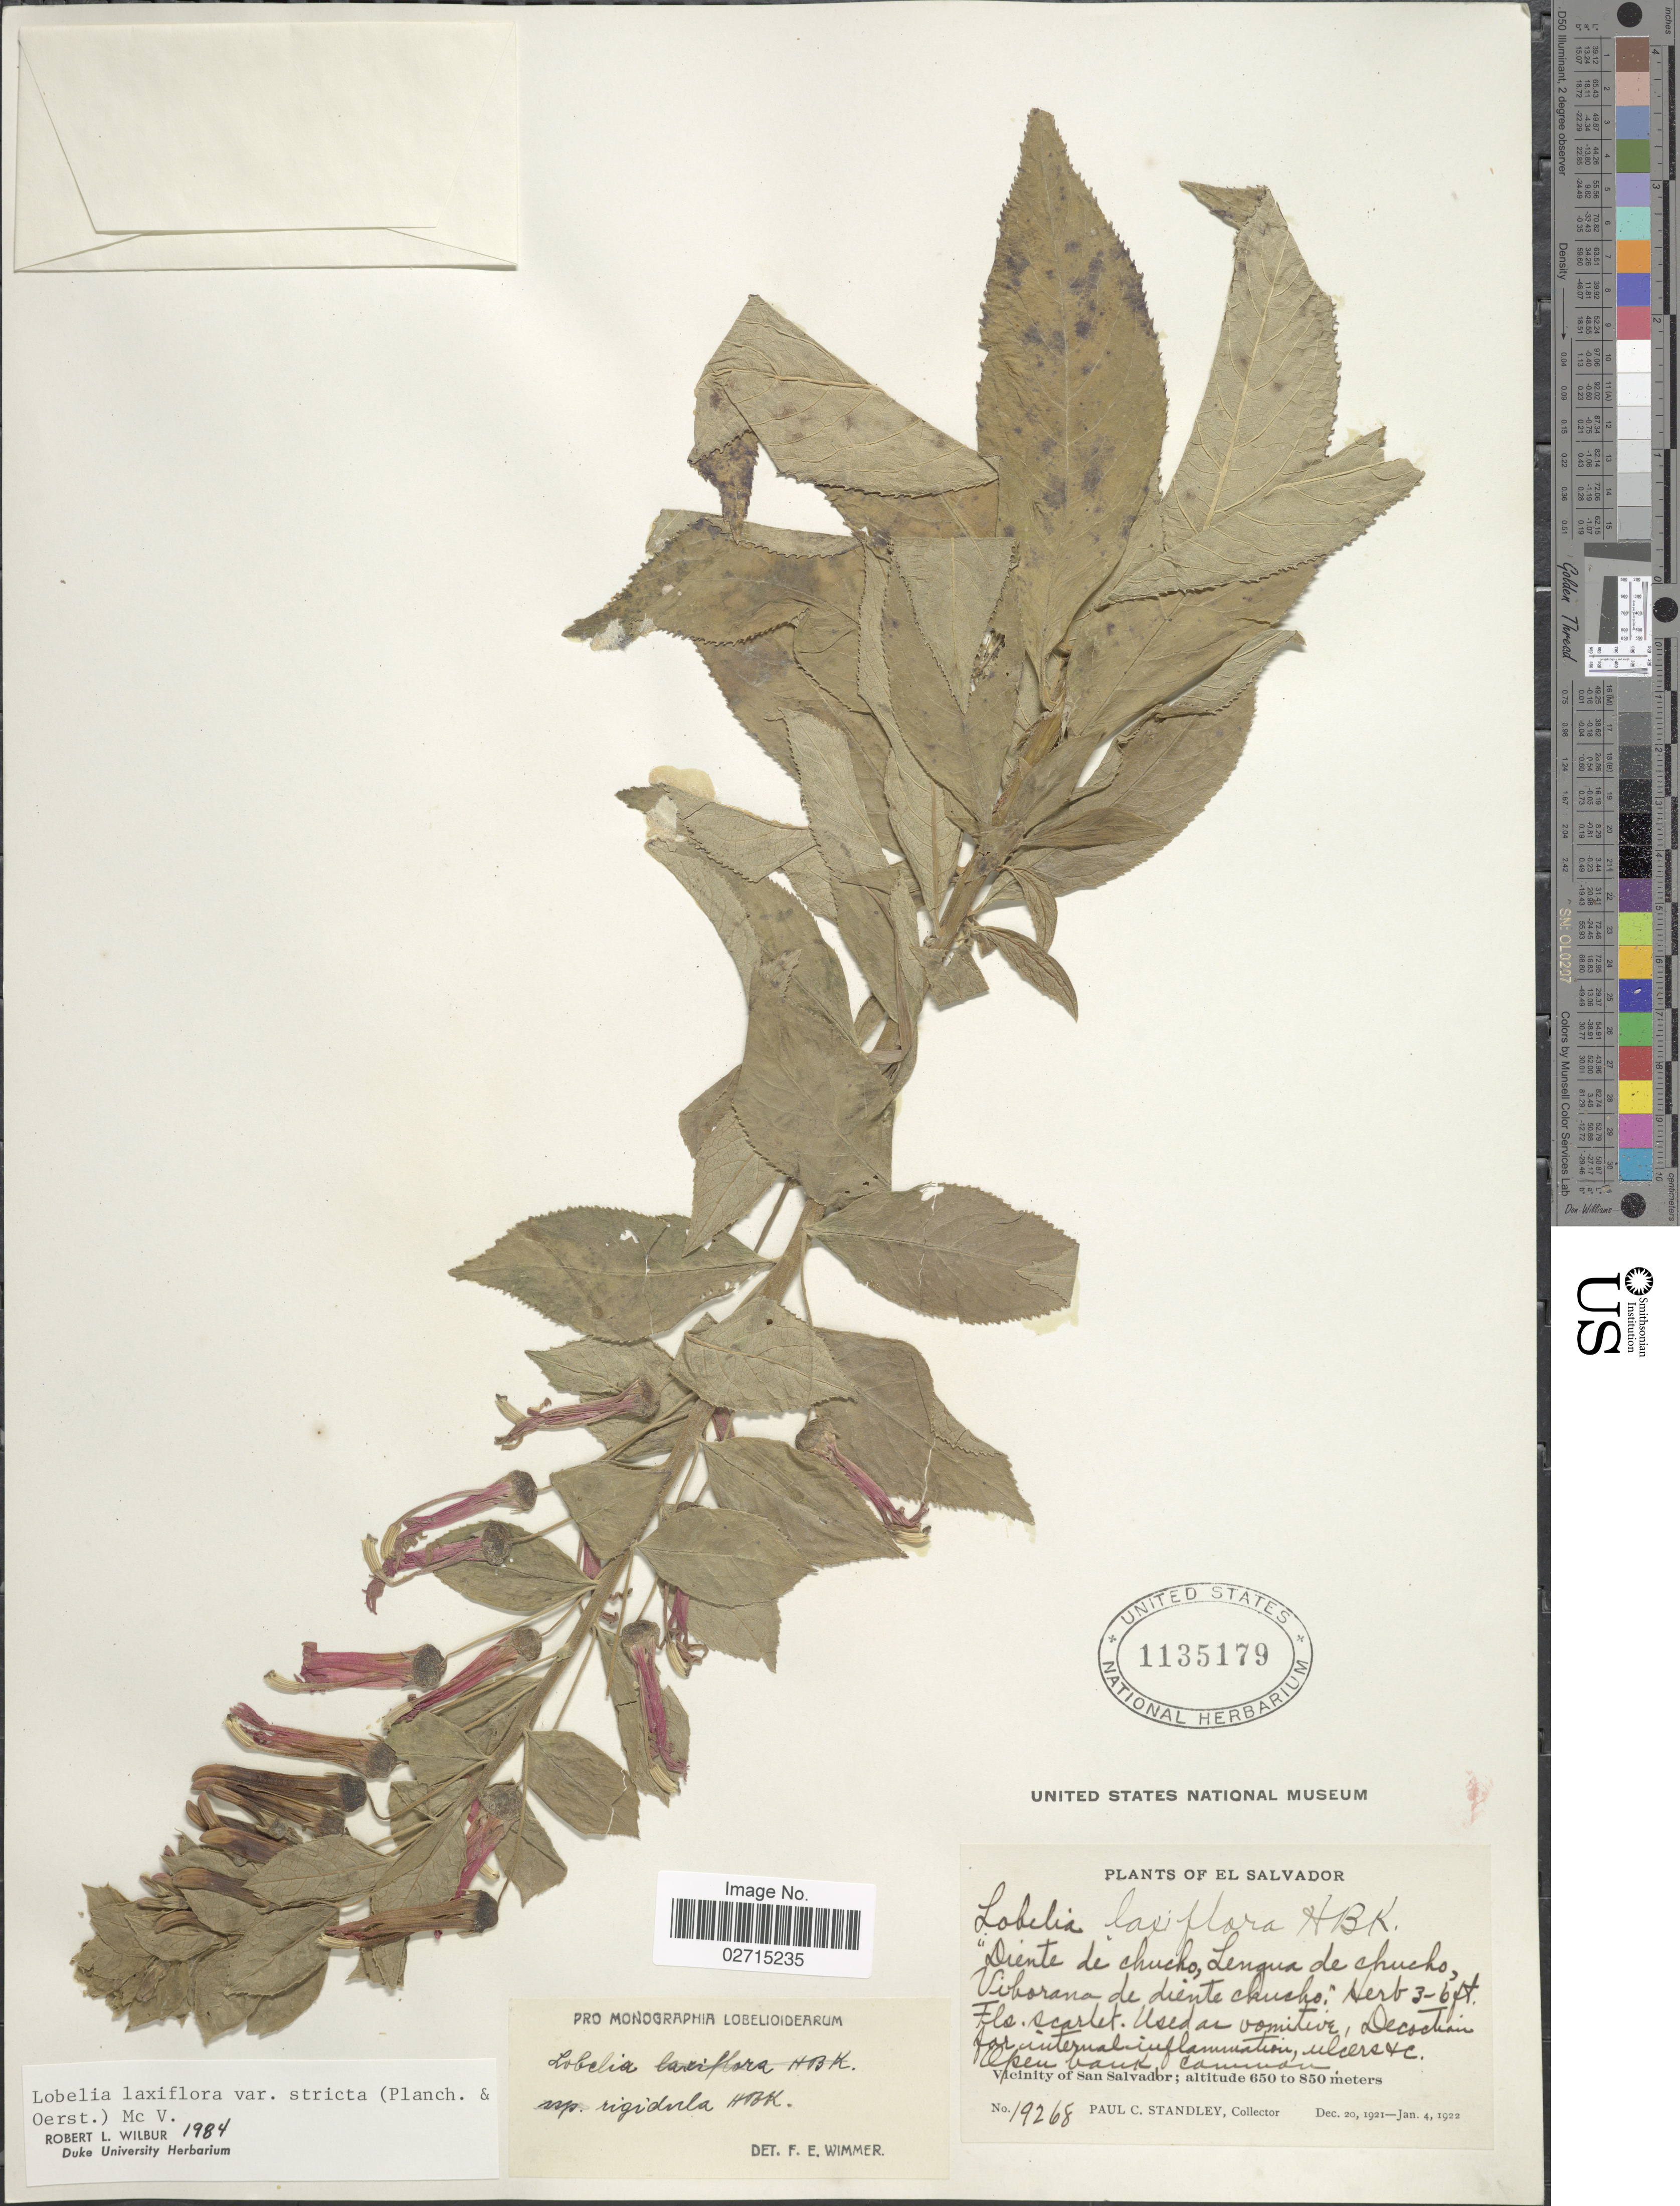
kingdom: Plantae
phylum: Tracheophyta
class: Magnoliopsida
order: Asterales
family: Campanulaceae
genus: Lobelia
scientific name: Lobelia laxiflora var. stricta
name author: (Planch. & Oerst.) McVaugh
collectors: P. C. Standley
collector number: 19268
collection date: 1921-12-20/1922-01-04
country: El Salvador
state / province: San Salvador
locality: Vicinity of San Salvador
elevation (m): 650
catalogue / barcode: US 1135179